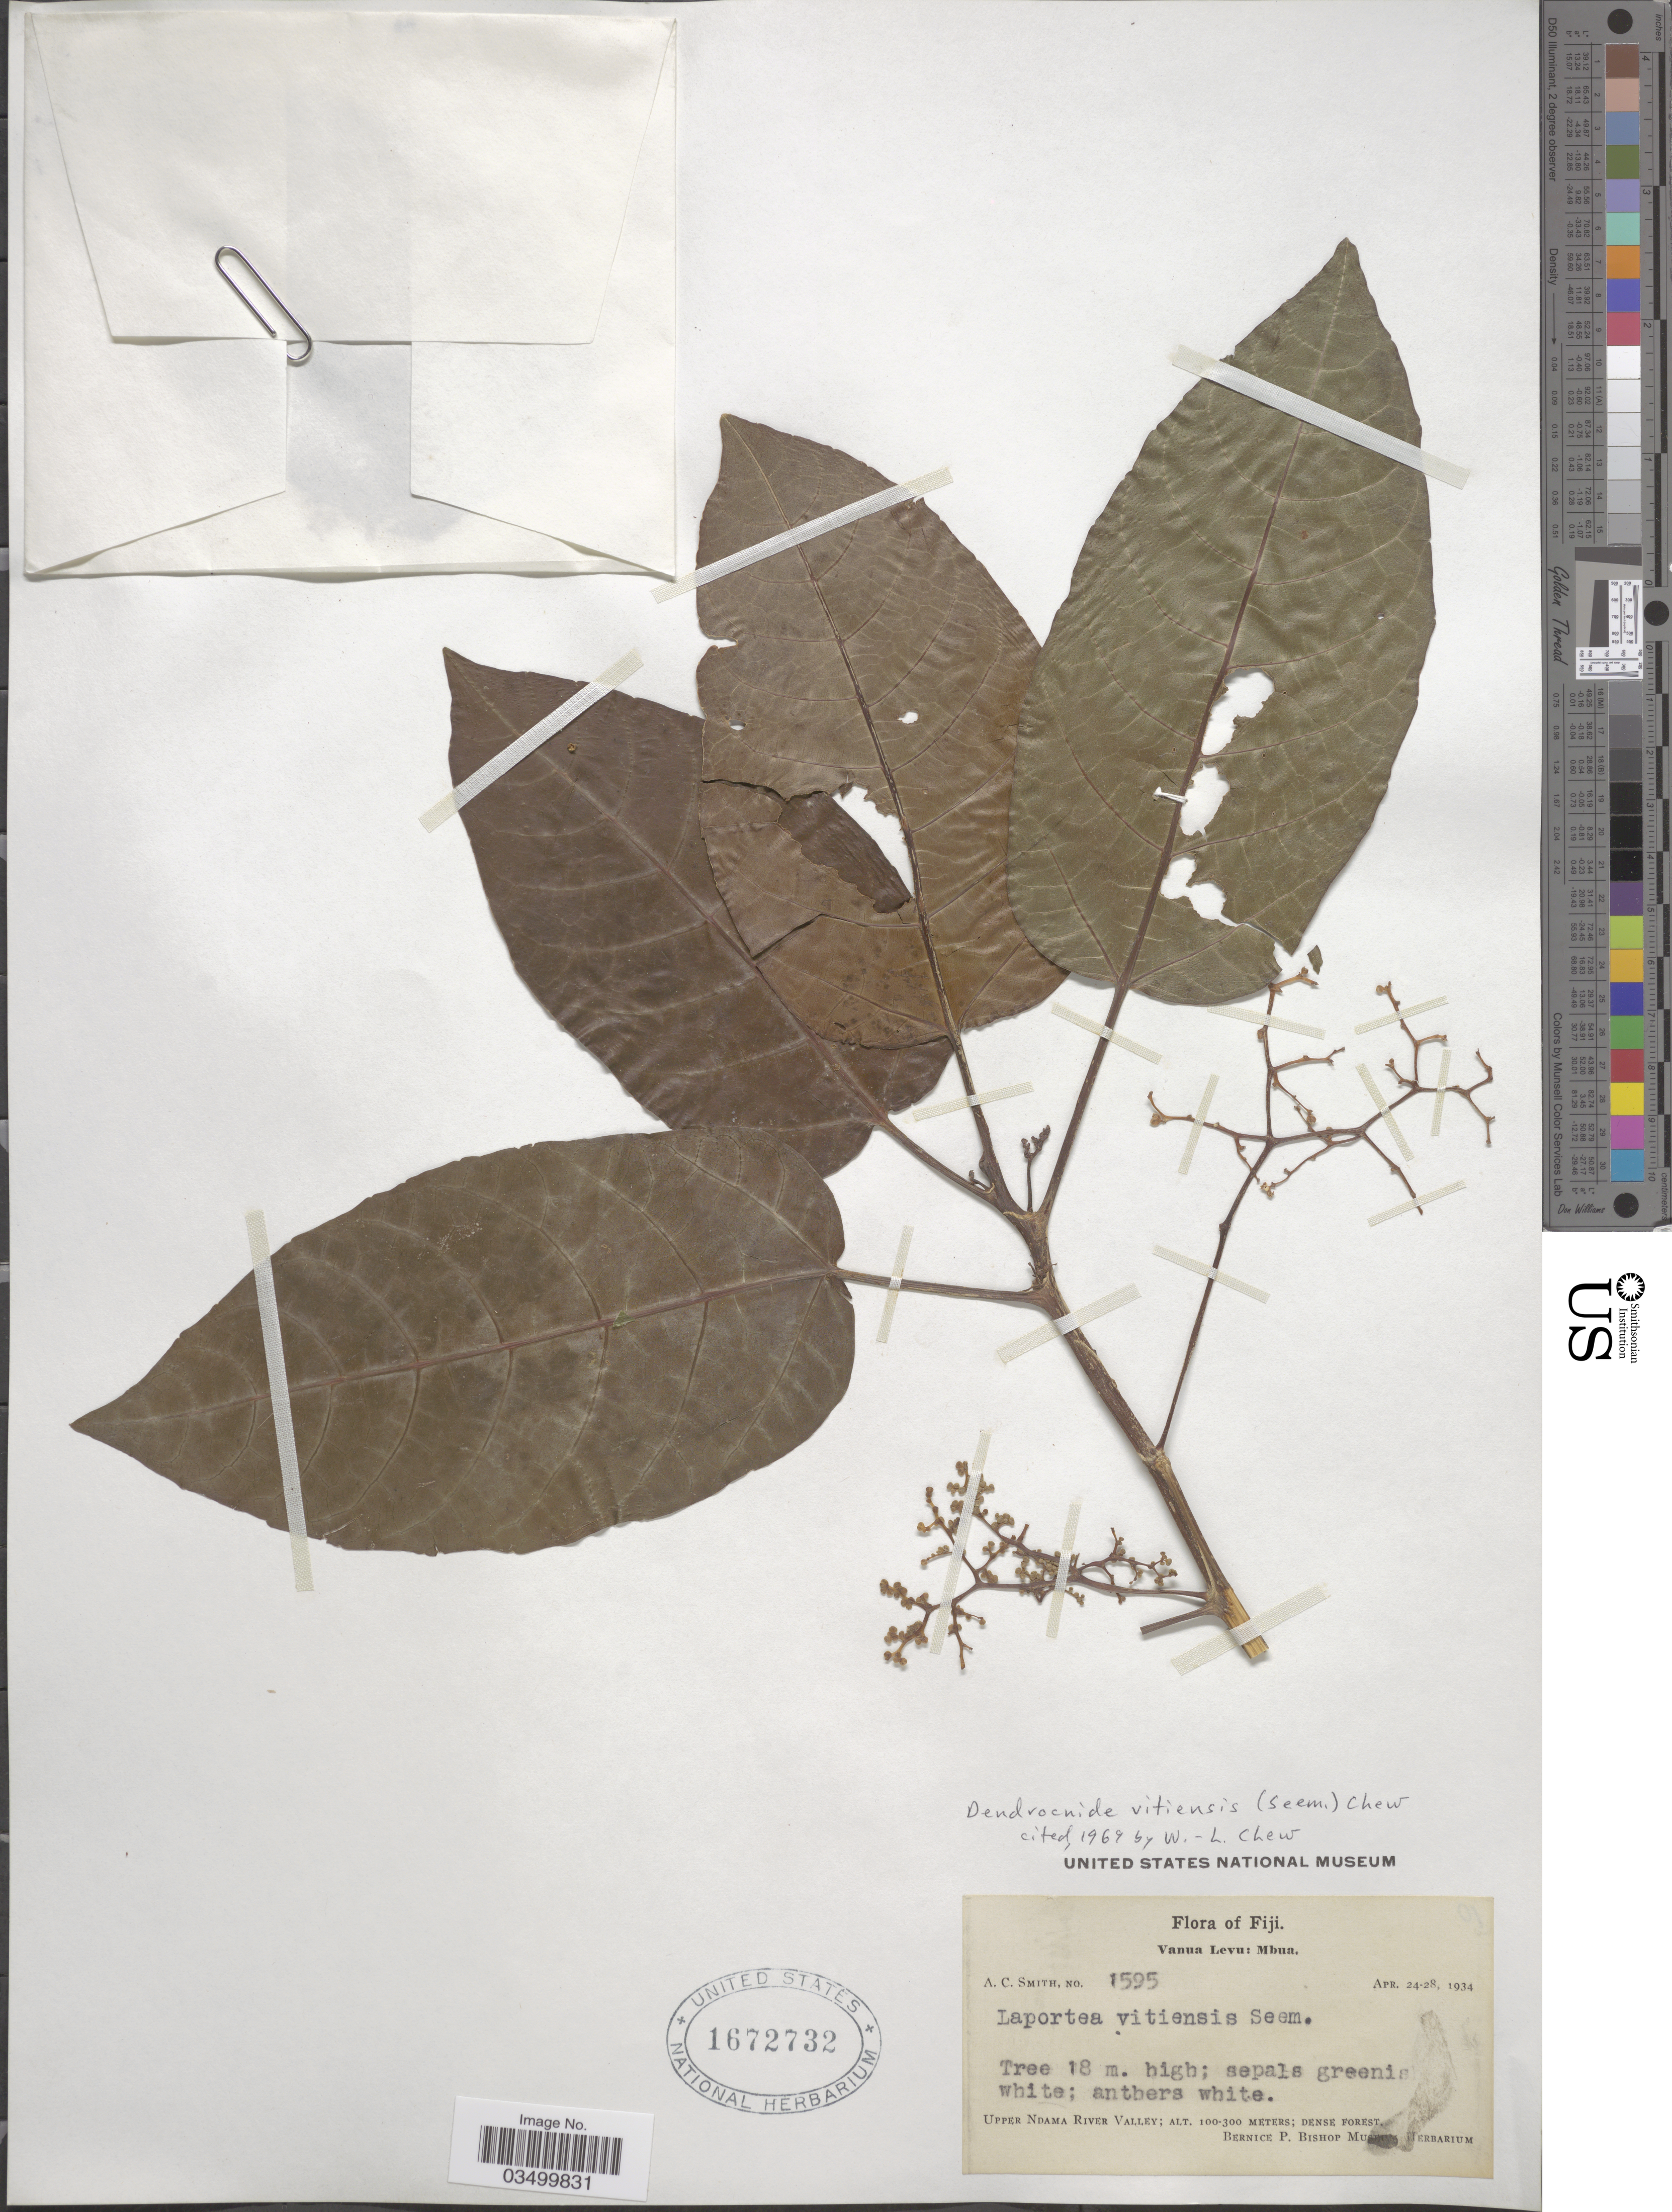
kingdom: Plantae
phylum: Tracheophyta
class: Magnoliopsida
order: Rosales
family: Urticaceae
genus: Dendrocnide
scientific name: Dendrocnide vitiensis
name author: (Seem.) Chew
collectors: A. C. Smith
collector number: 1595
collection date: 1934-04-24/1934-04-28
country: Fiji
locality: Vanua Levu: Mbua. Upper Ndama River Valley.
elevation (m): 100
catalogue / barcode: US 1672732